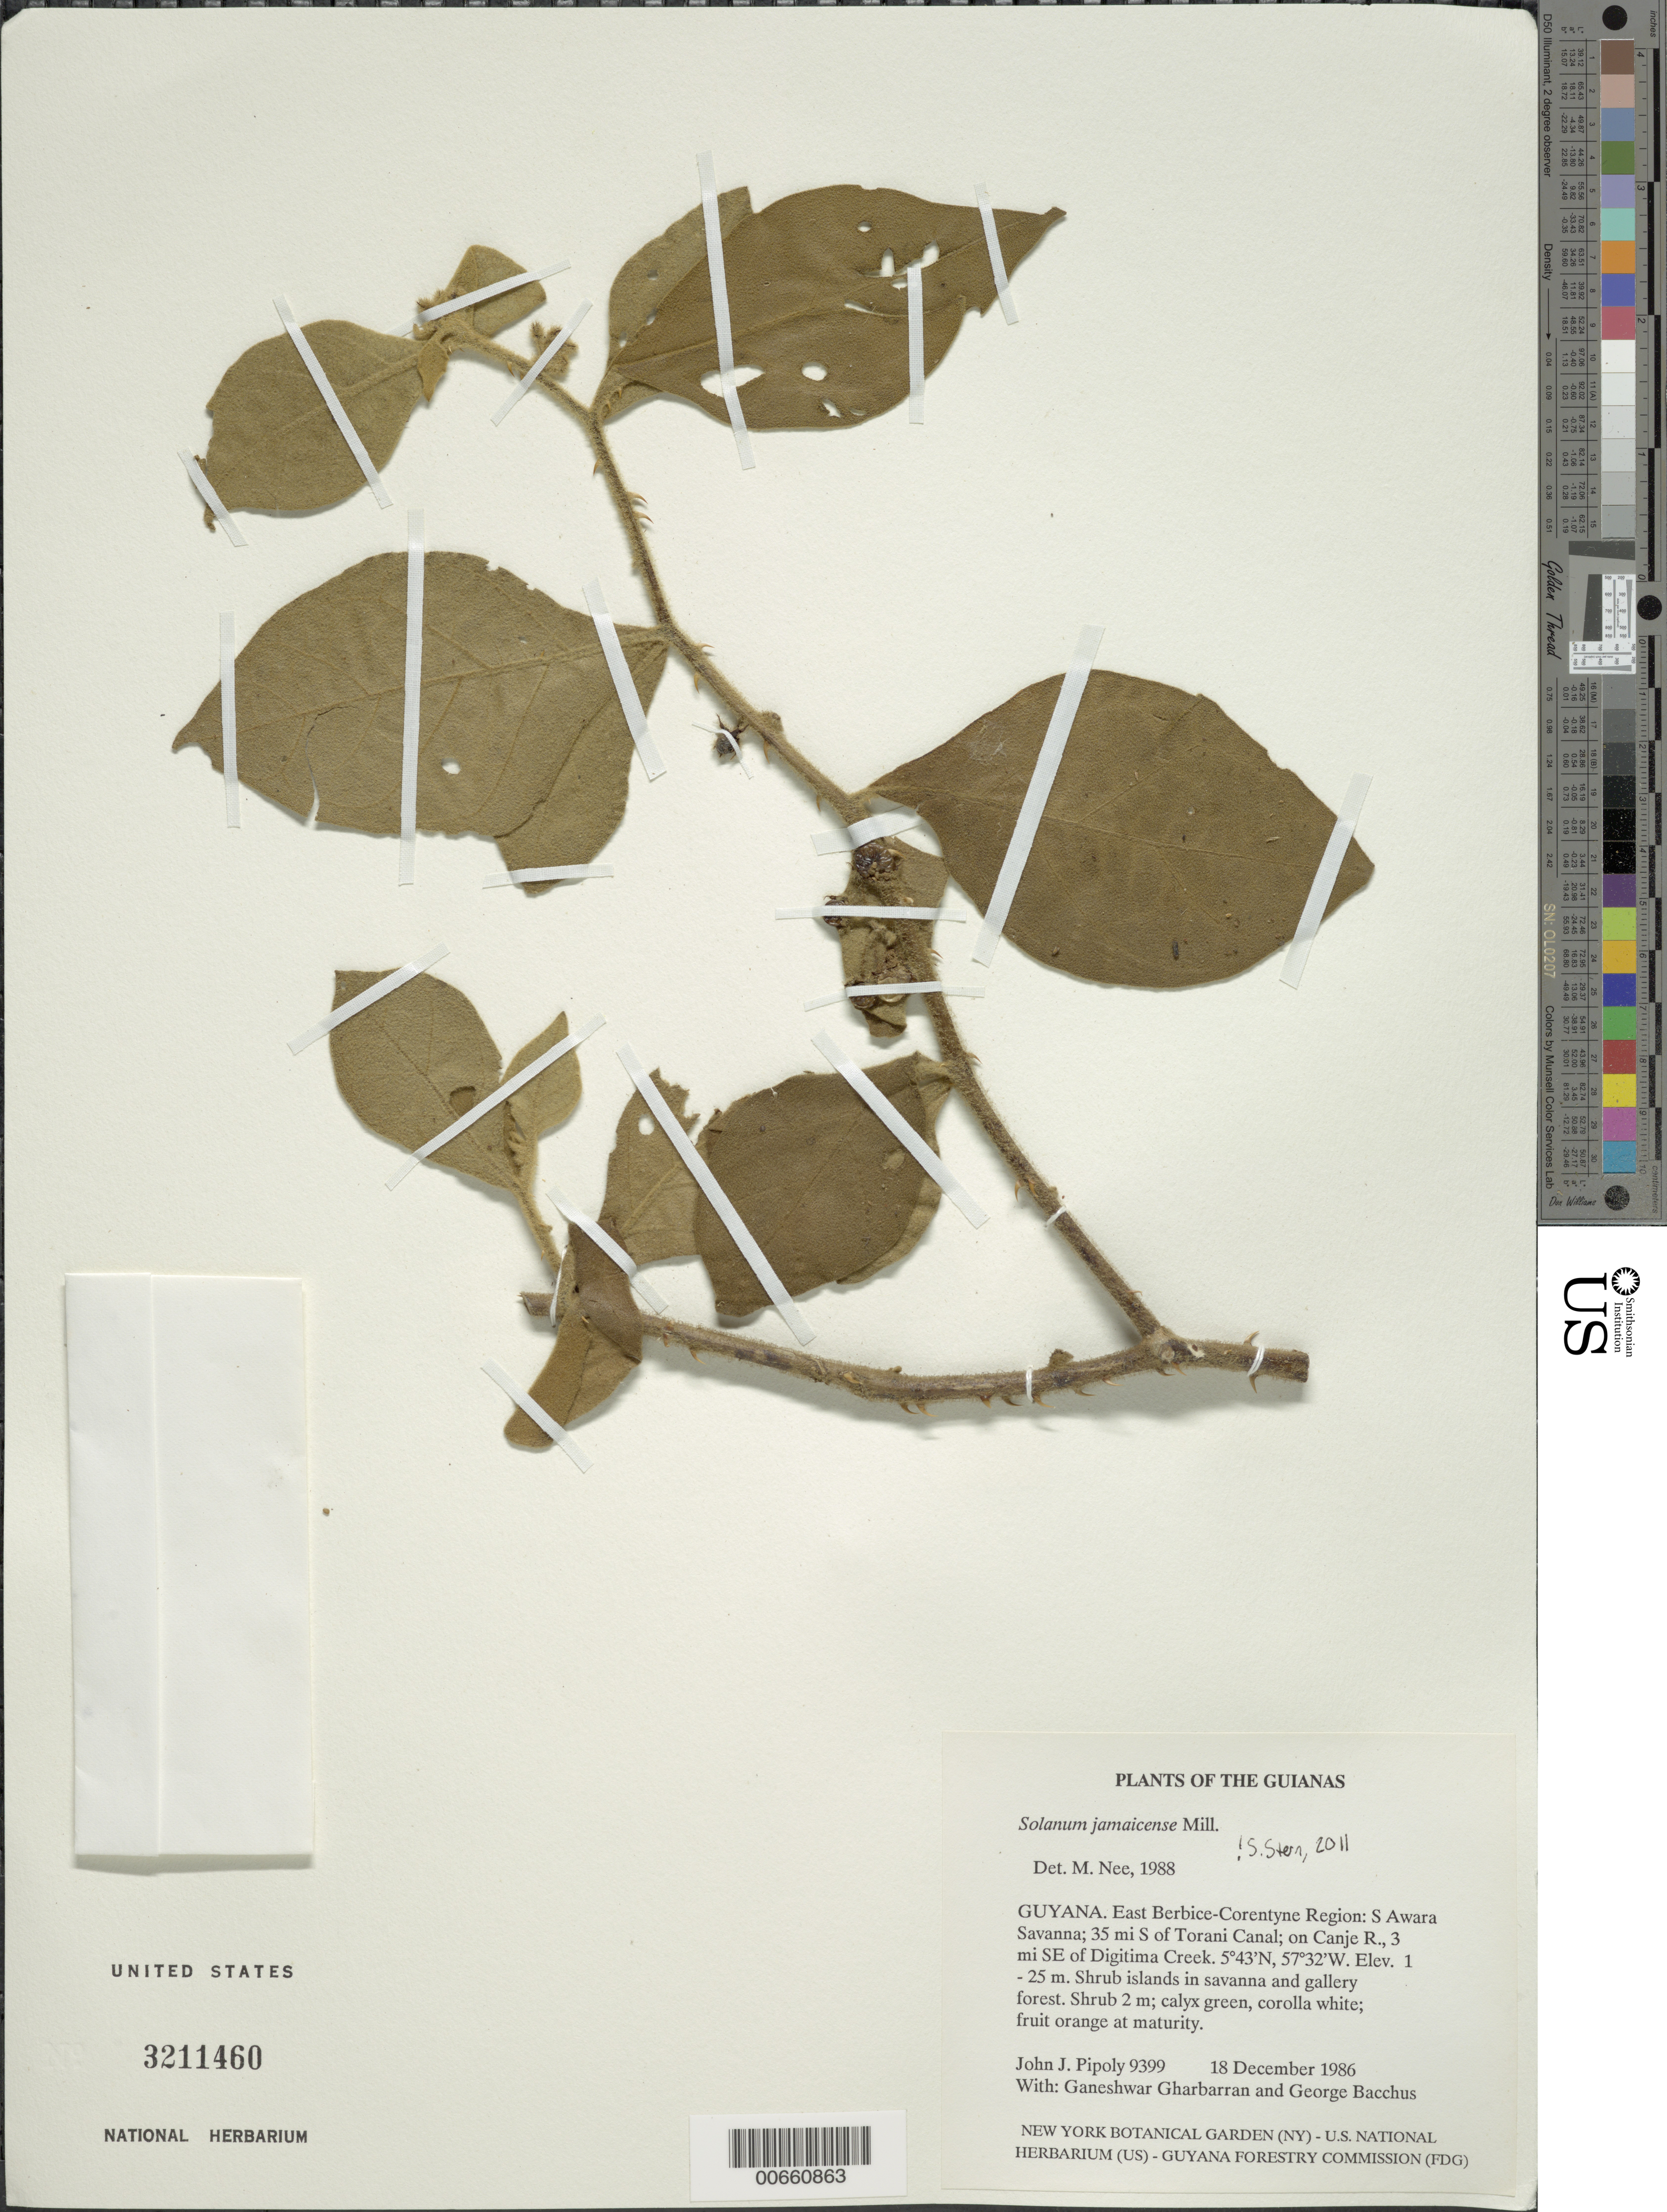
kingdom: Plantae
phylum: Tracheophyta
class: Magnoliopsida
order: Solanales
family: Solanaceae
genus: Solanum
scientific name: Solanum jamaicense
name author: Mill.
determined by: Nee, Michael H.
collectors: J. J. Pipoly, G. Gharbarran & G. Bacchus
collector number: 9399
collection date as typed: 12 Dec 1986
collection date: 1986-12-12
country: Guyana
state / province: E. Berbice-Corentyne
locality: S Awara Savanna; ±35 mi S of Torani Canal; on Canje R., 3 mi SE of Digitima Creek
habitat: Shrub islands in savanna and gallery forest.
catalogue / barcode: US 3211460